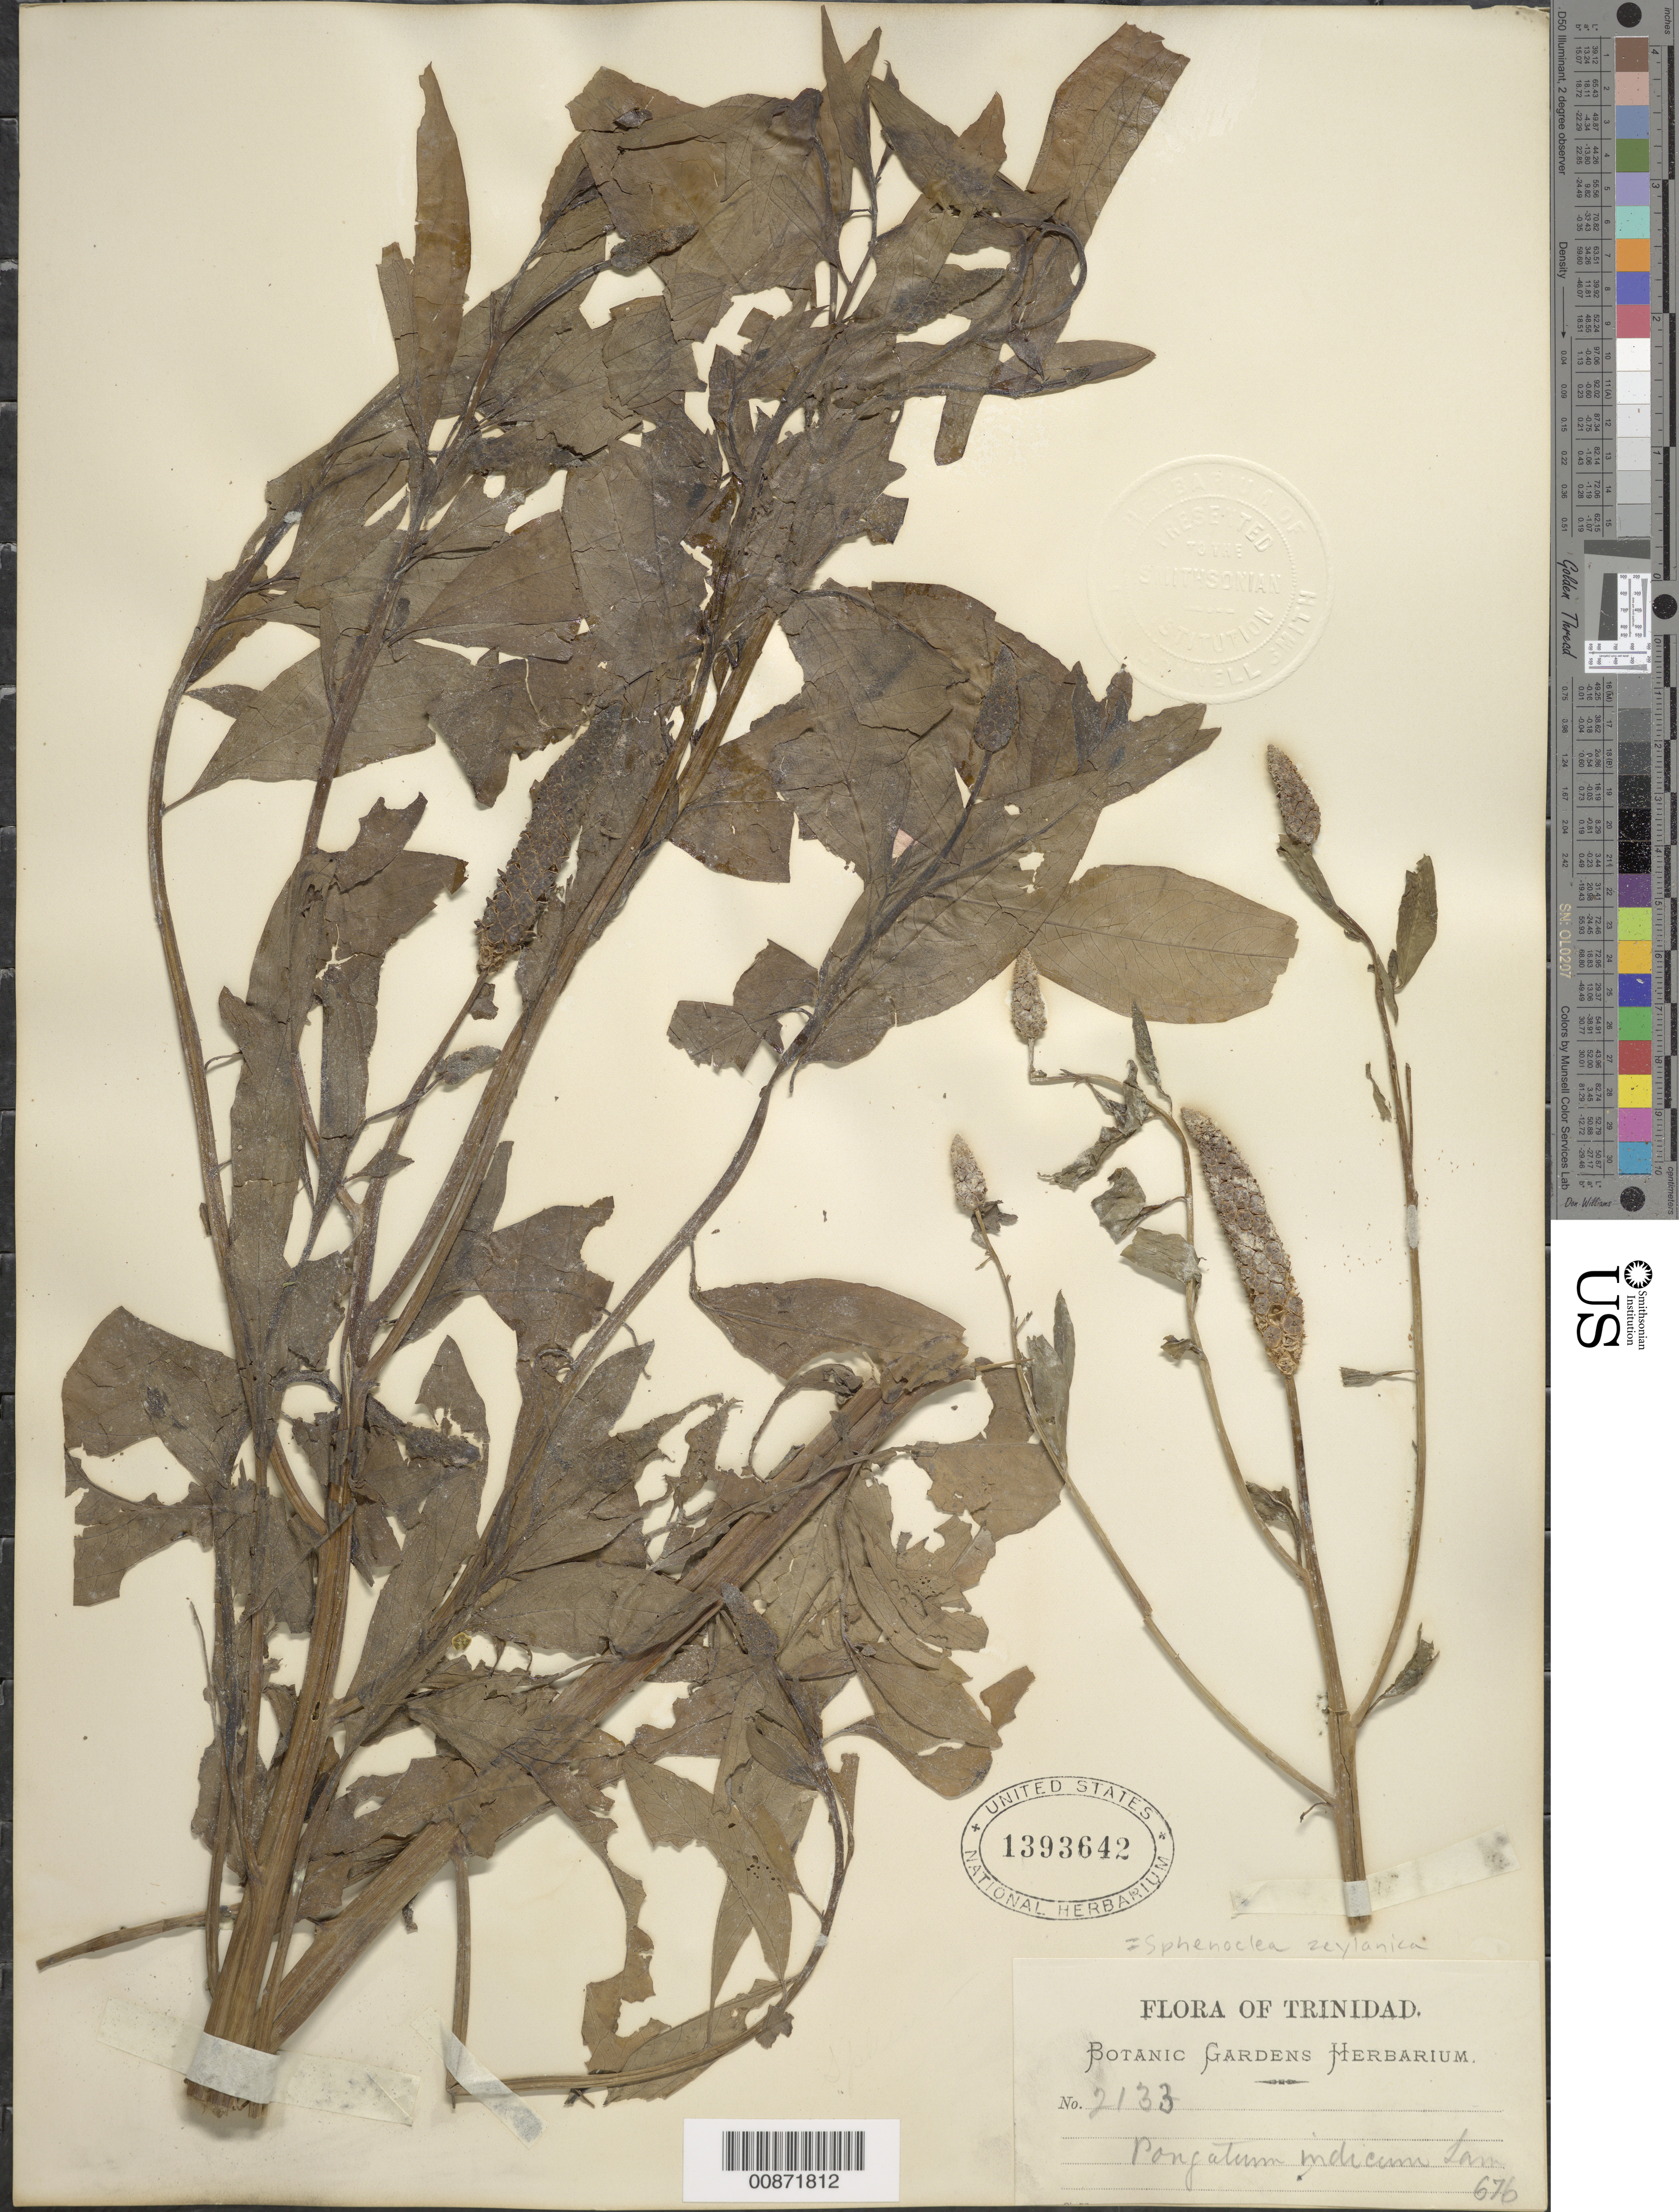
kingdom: Plantae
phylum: Tracheophyta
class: Magnoliopsida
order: Solanales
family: Sphenocleaceae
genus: Sphenoclea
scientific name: Sphenoclea zeylanica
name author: Gaertn.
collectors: Trinidad Bot. Gard. Herbarium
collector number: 2133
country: Trinidad and Tobago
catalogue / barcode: US 1393642